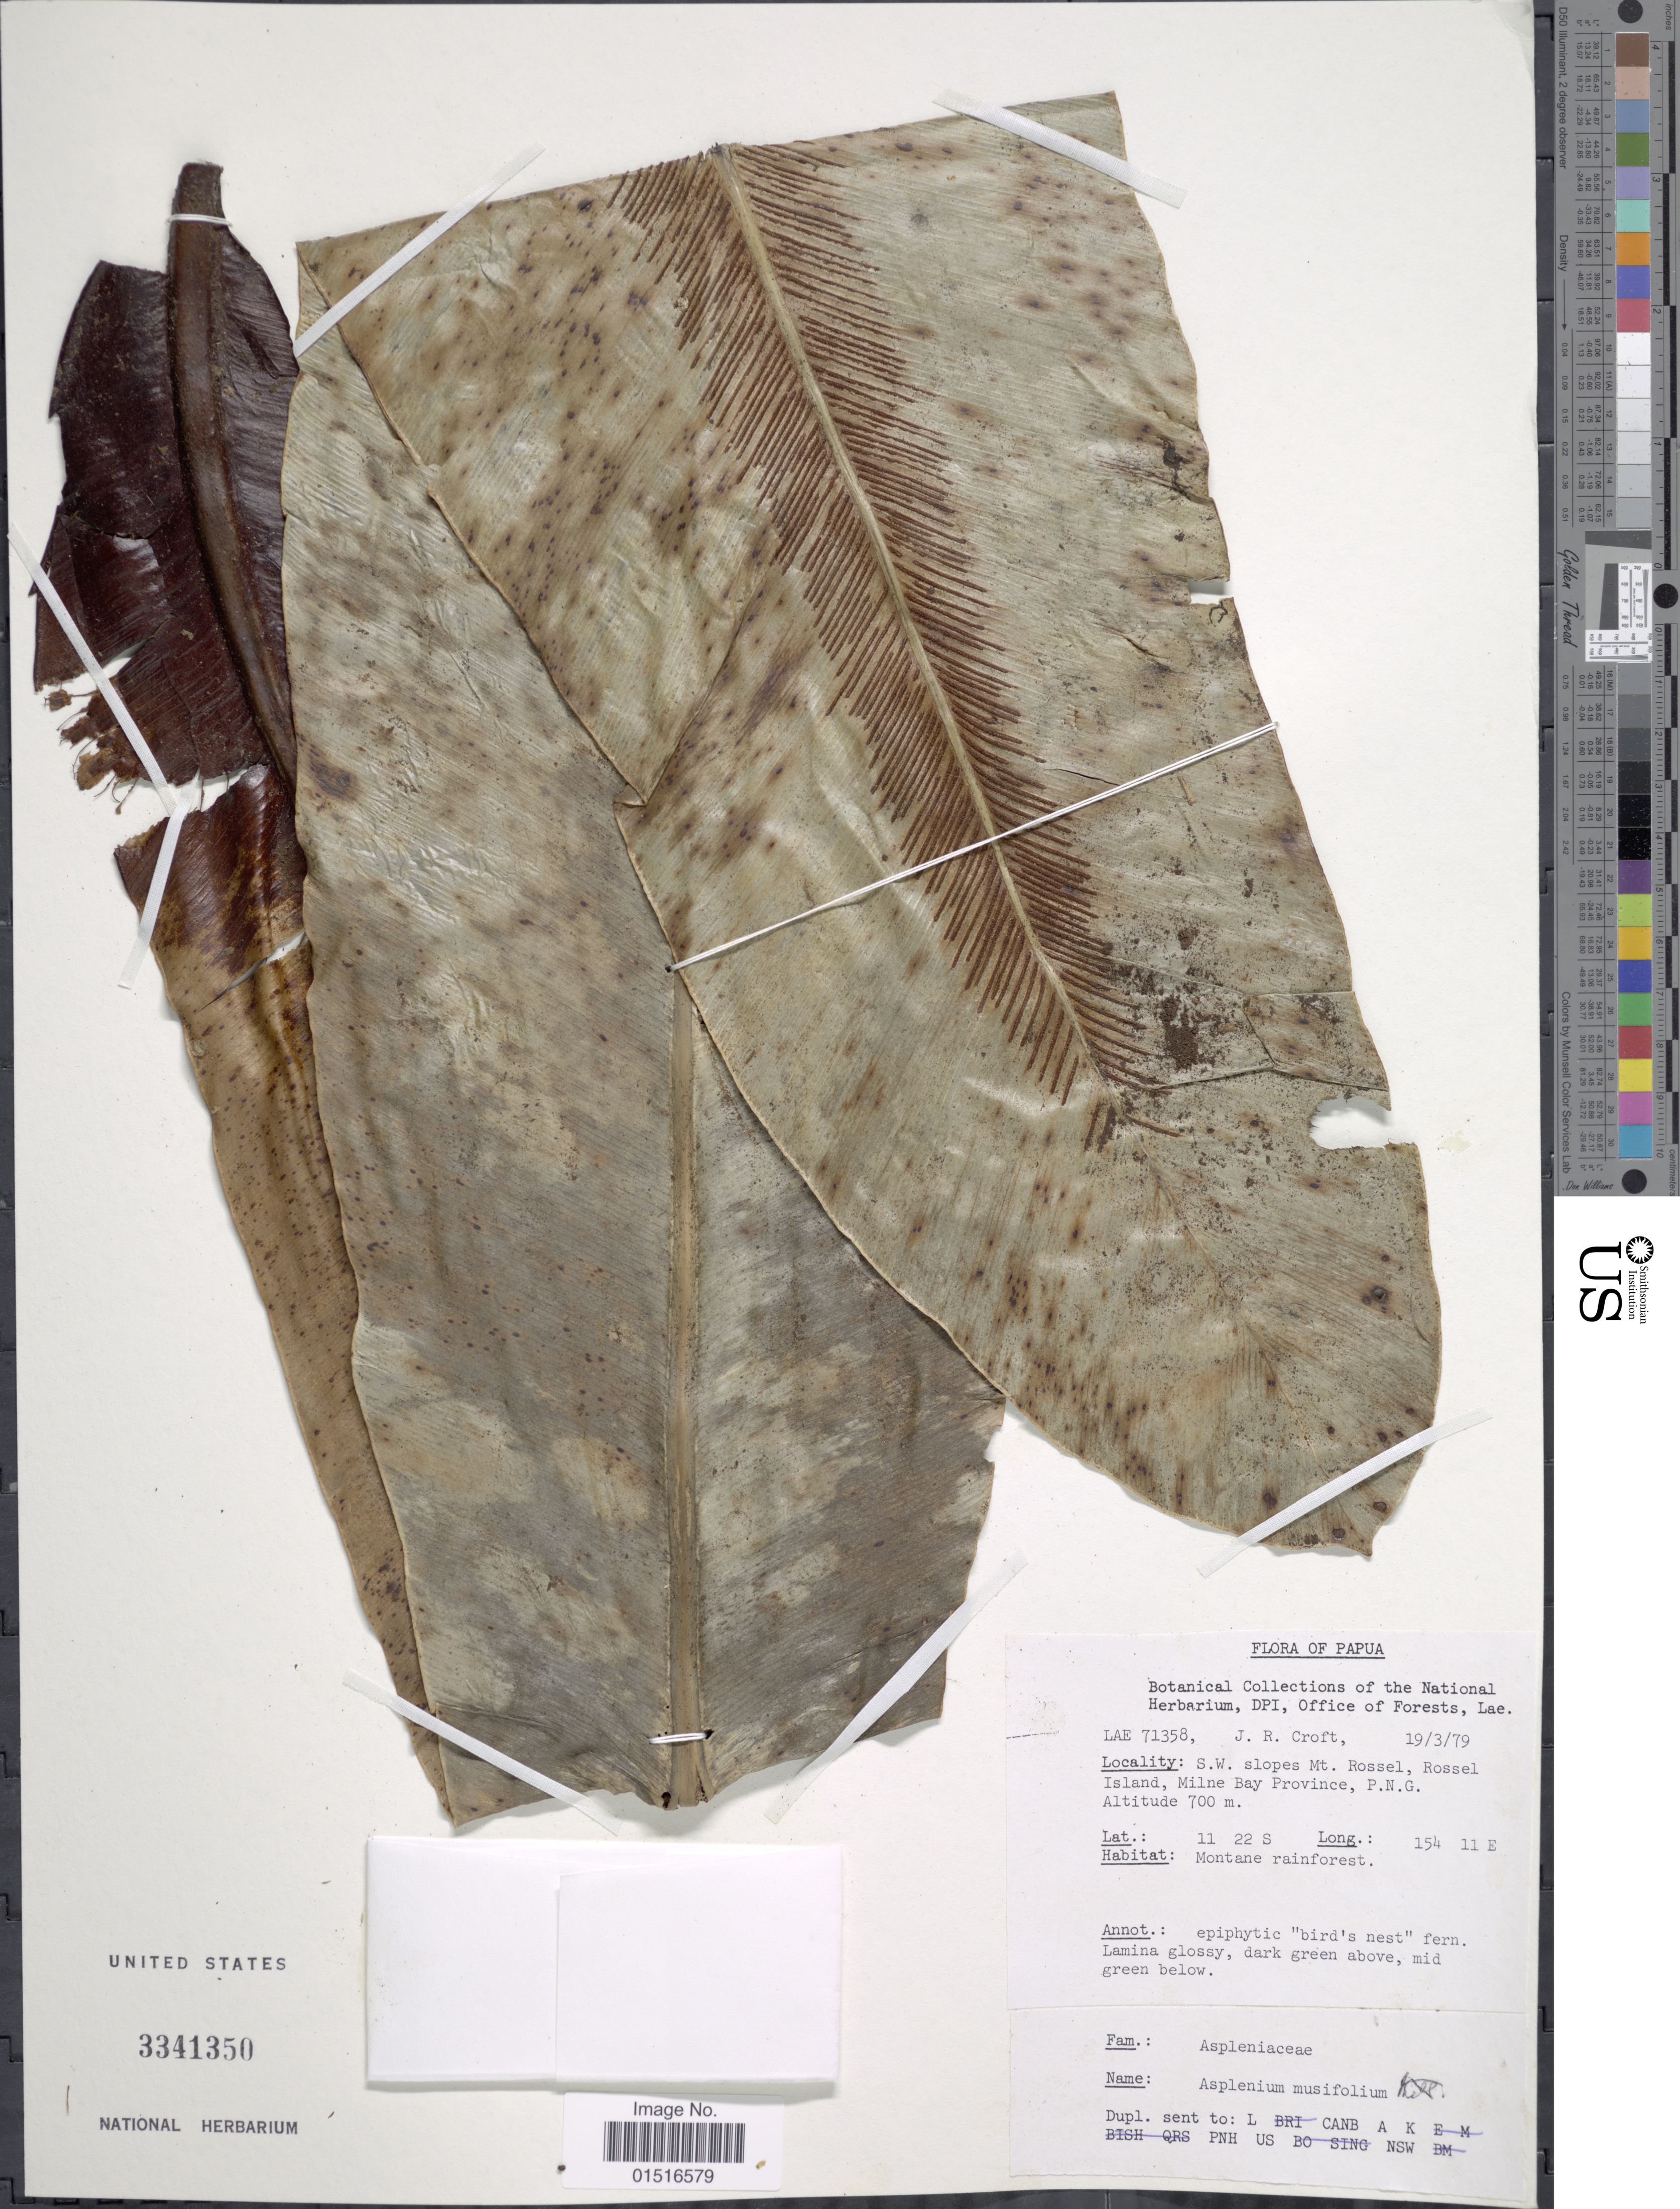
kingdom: Plantae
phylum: Tracheophyta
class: Polypodiopsida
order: Polypodiales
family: Aspleniaceae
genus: Asplenium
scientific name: Asplenium musifolium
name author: Mett.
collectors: J. R. Croft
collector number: LAE 71358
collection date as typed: Transcribed d/m/y: 19/3/79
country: Papua New Guinea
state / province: Milne Bay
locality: Papua, S. W. slopes Mt. Rossel, Rossel Island, Milne Bay Province, P.N.G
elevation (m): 700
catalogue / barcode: US 3341350